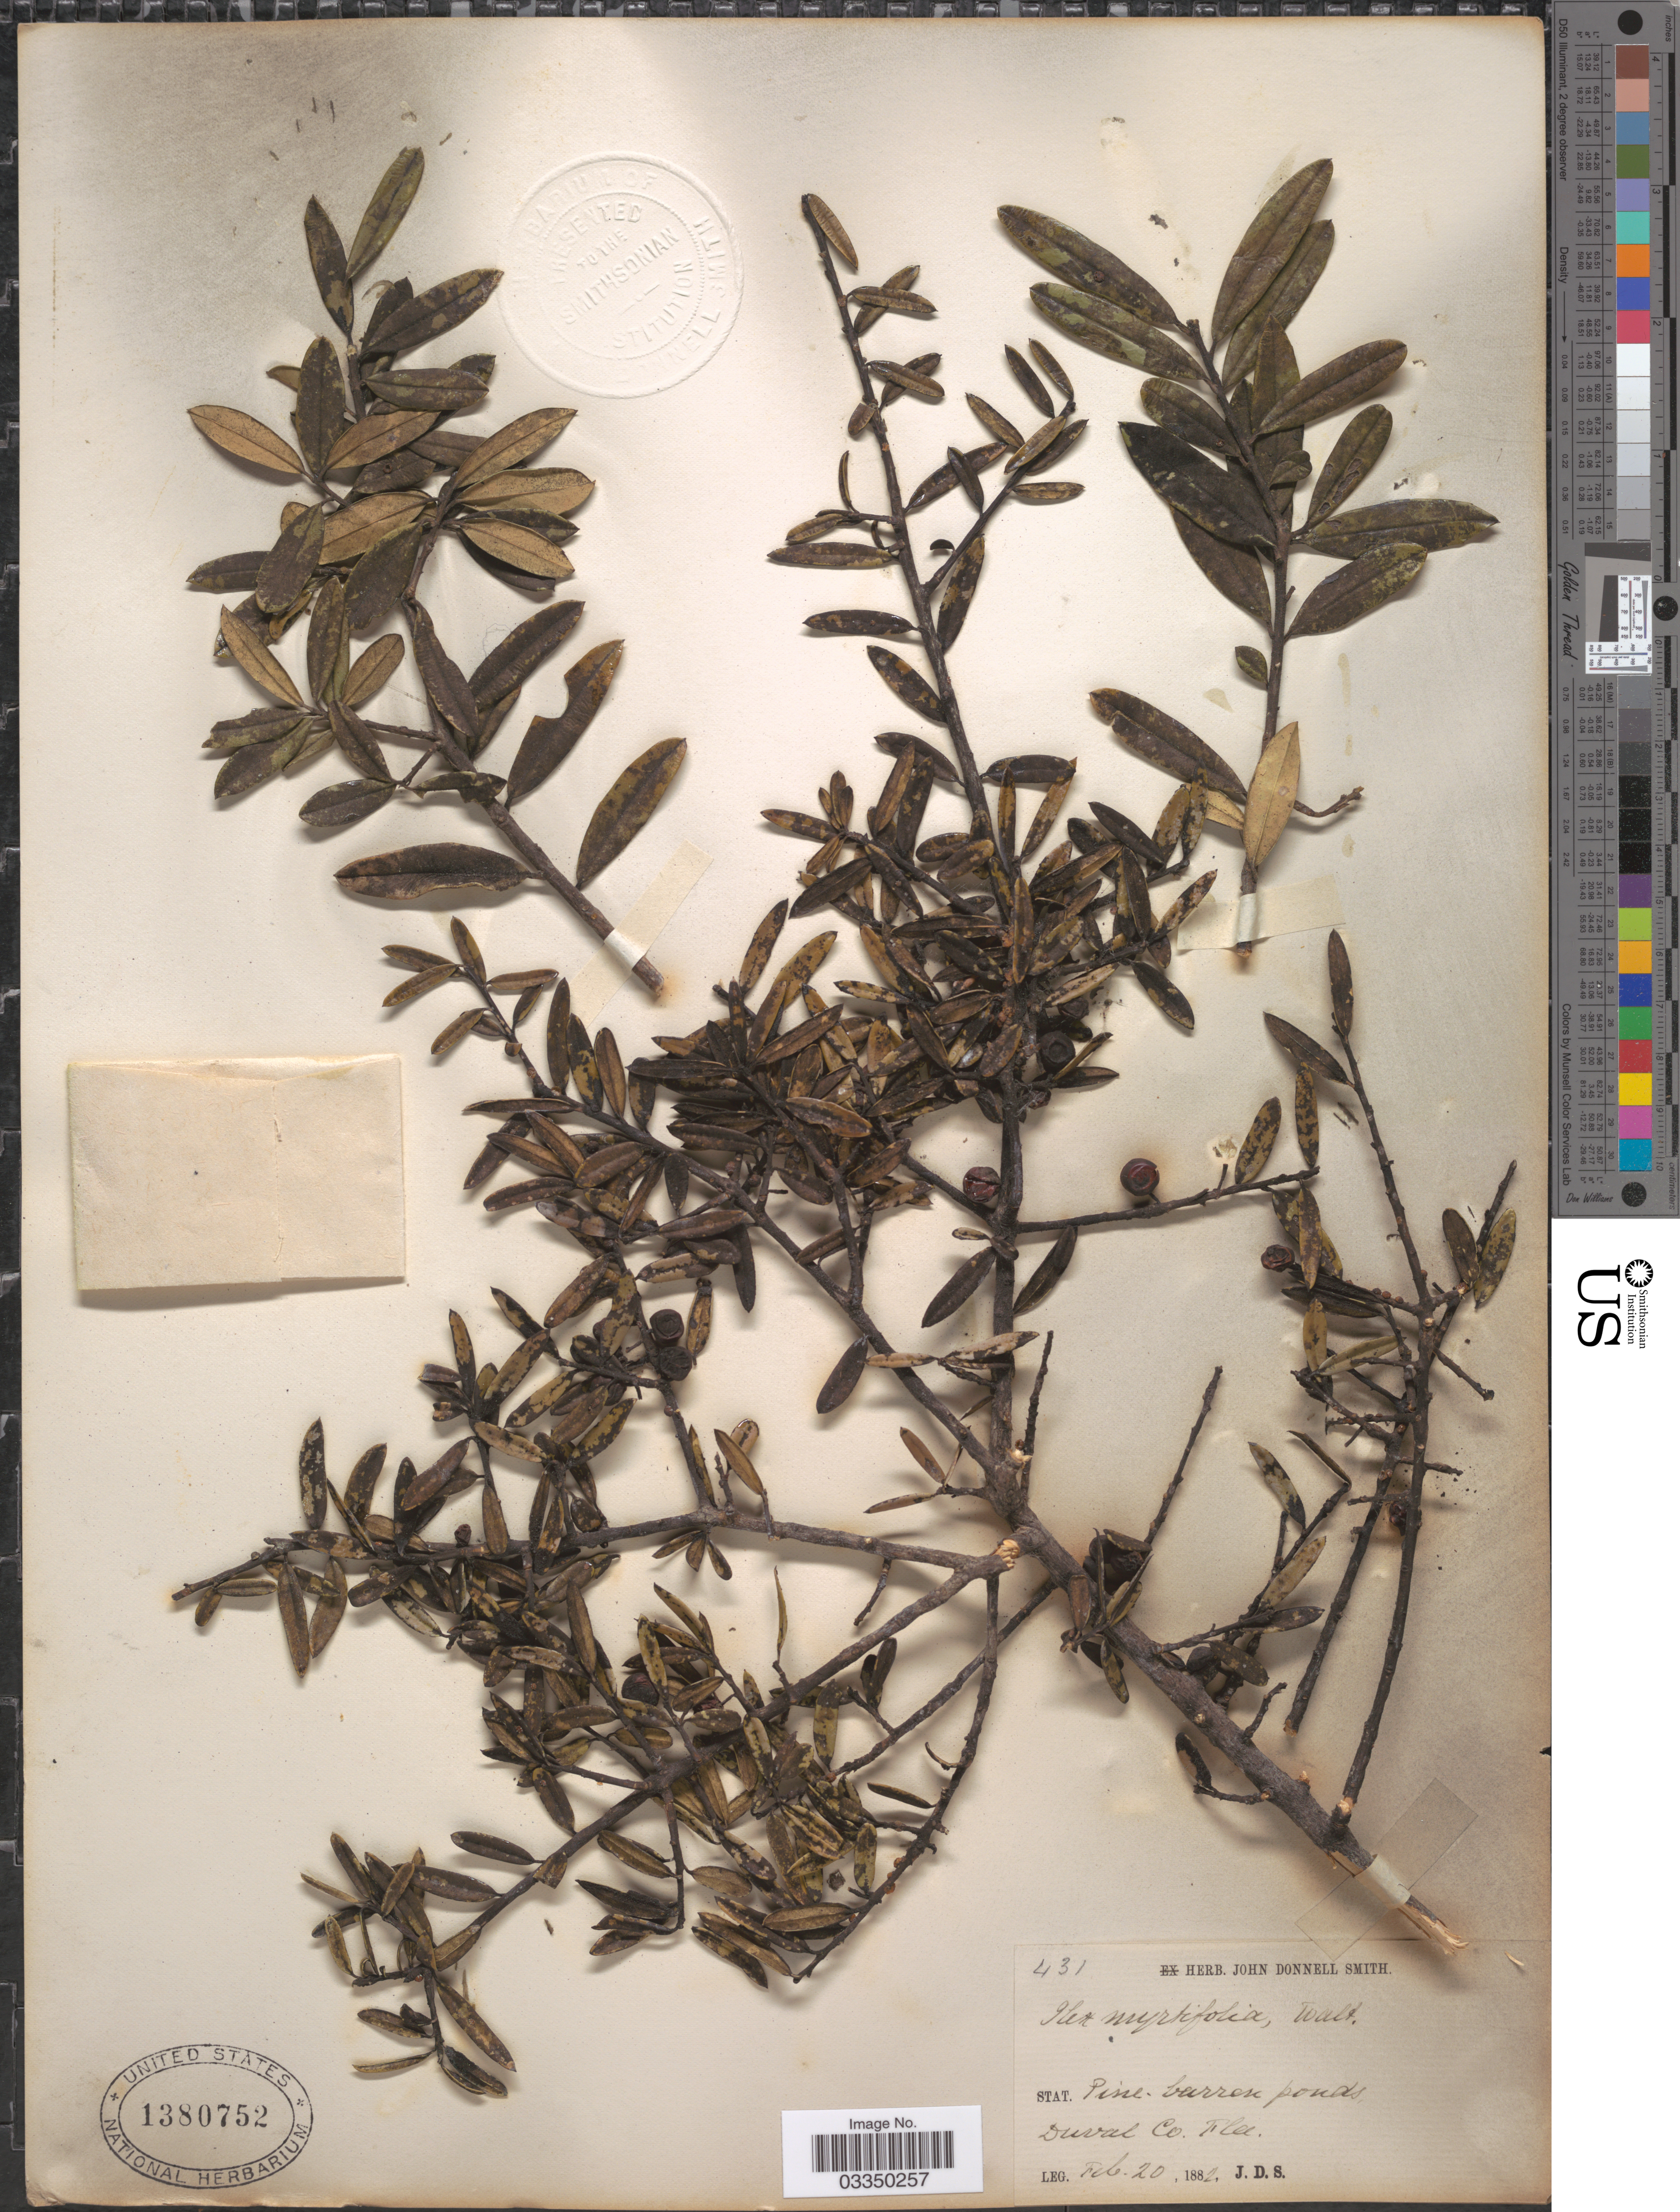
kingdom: Plantae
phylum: Tracheophyta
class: Magnoliopsida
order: Aquifoliales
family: Aquifoliaceae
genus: Ilex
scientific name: Ilex myrtifolia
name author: Walter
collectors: J. Donnell Smith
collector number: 431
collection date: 1882-02-20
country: United States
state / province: Florida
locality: Stat. Pine. barren ponds, Duval Co.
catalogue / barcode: US 1380752